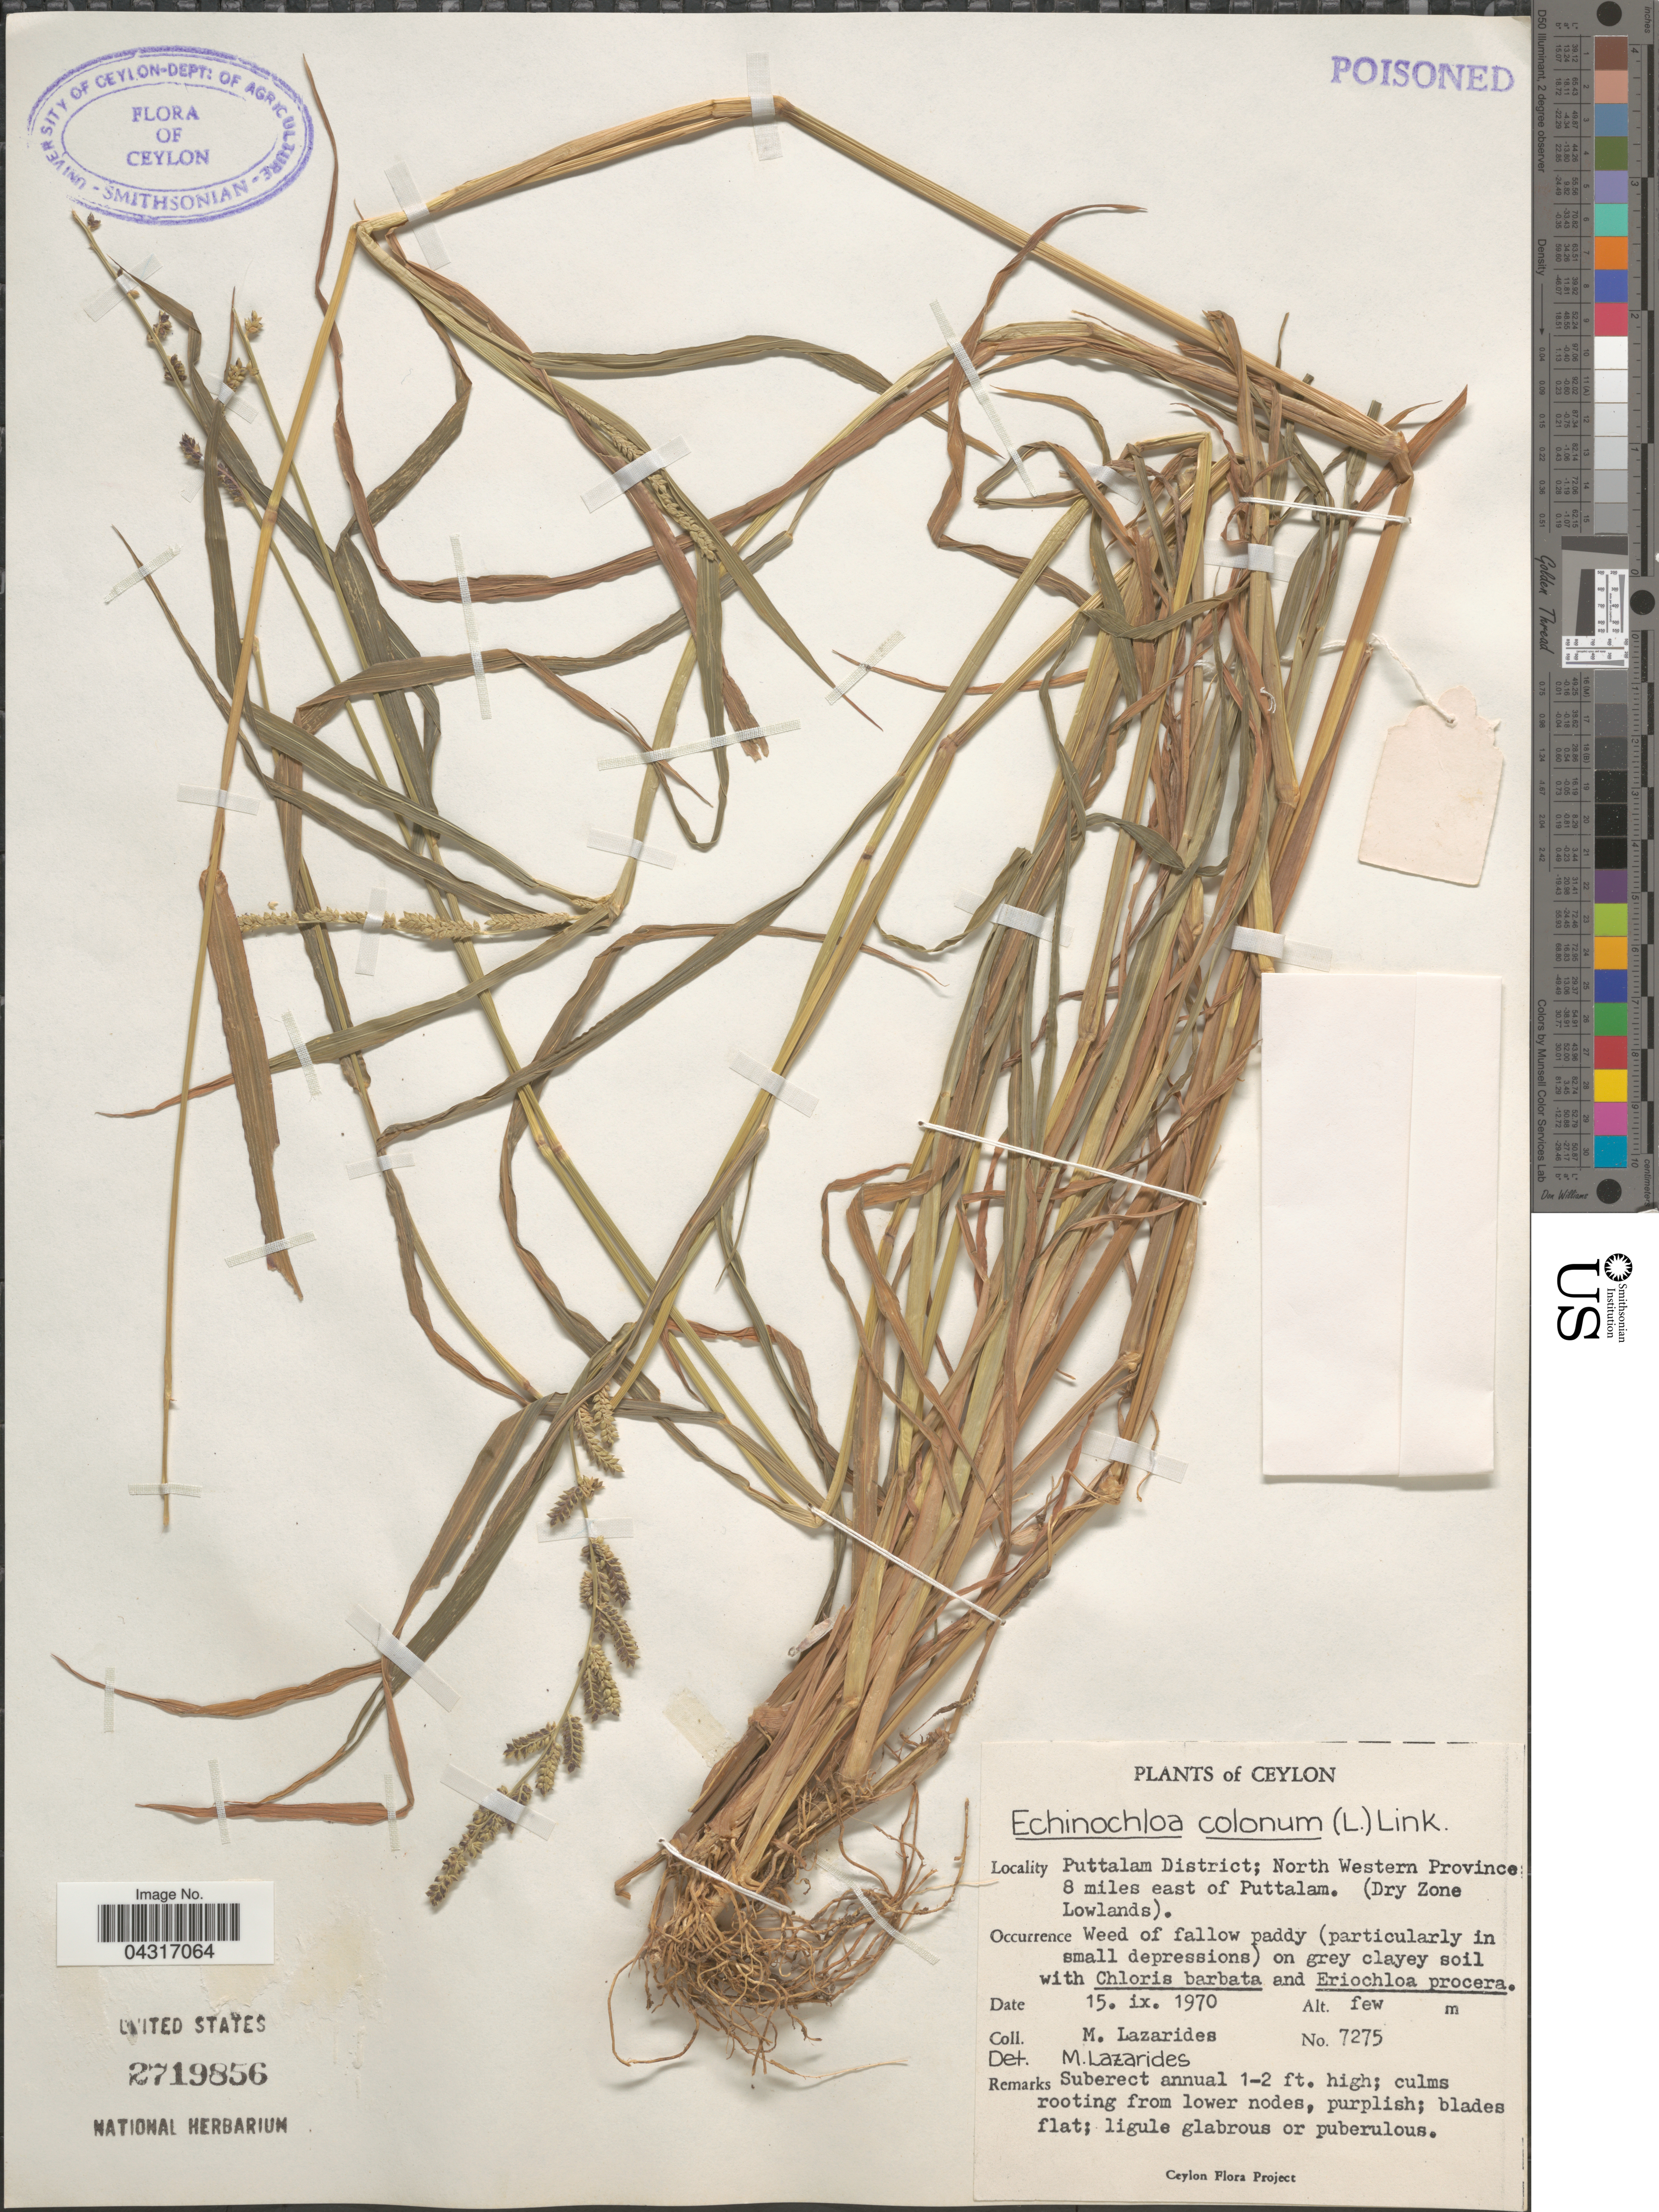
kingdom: Plantae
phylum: Tracheophyta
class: Liliopsida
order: Poales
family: Poaceae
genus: Echinochloa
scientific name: Echinochloa colona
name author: (L.) Link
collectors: M. Lazarides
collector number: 7275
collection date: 1970-09-15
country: Sri Lanka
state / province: North Western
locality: Ceylon. Puttalam District; 8 miles east of Puttalam. (Dry Zone Lowlands).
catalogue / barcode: US 2719856